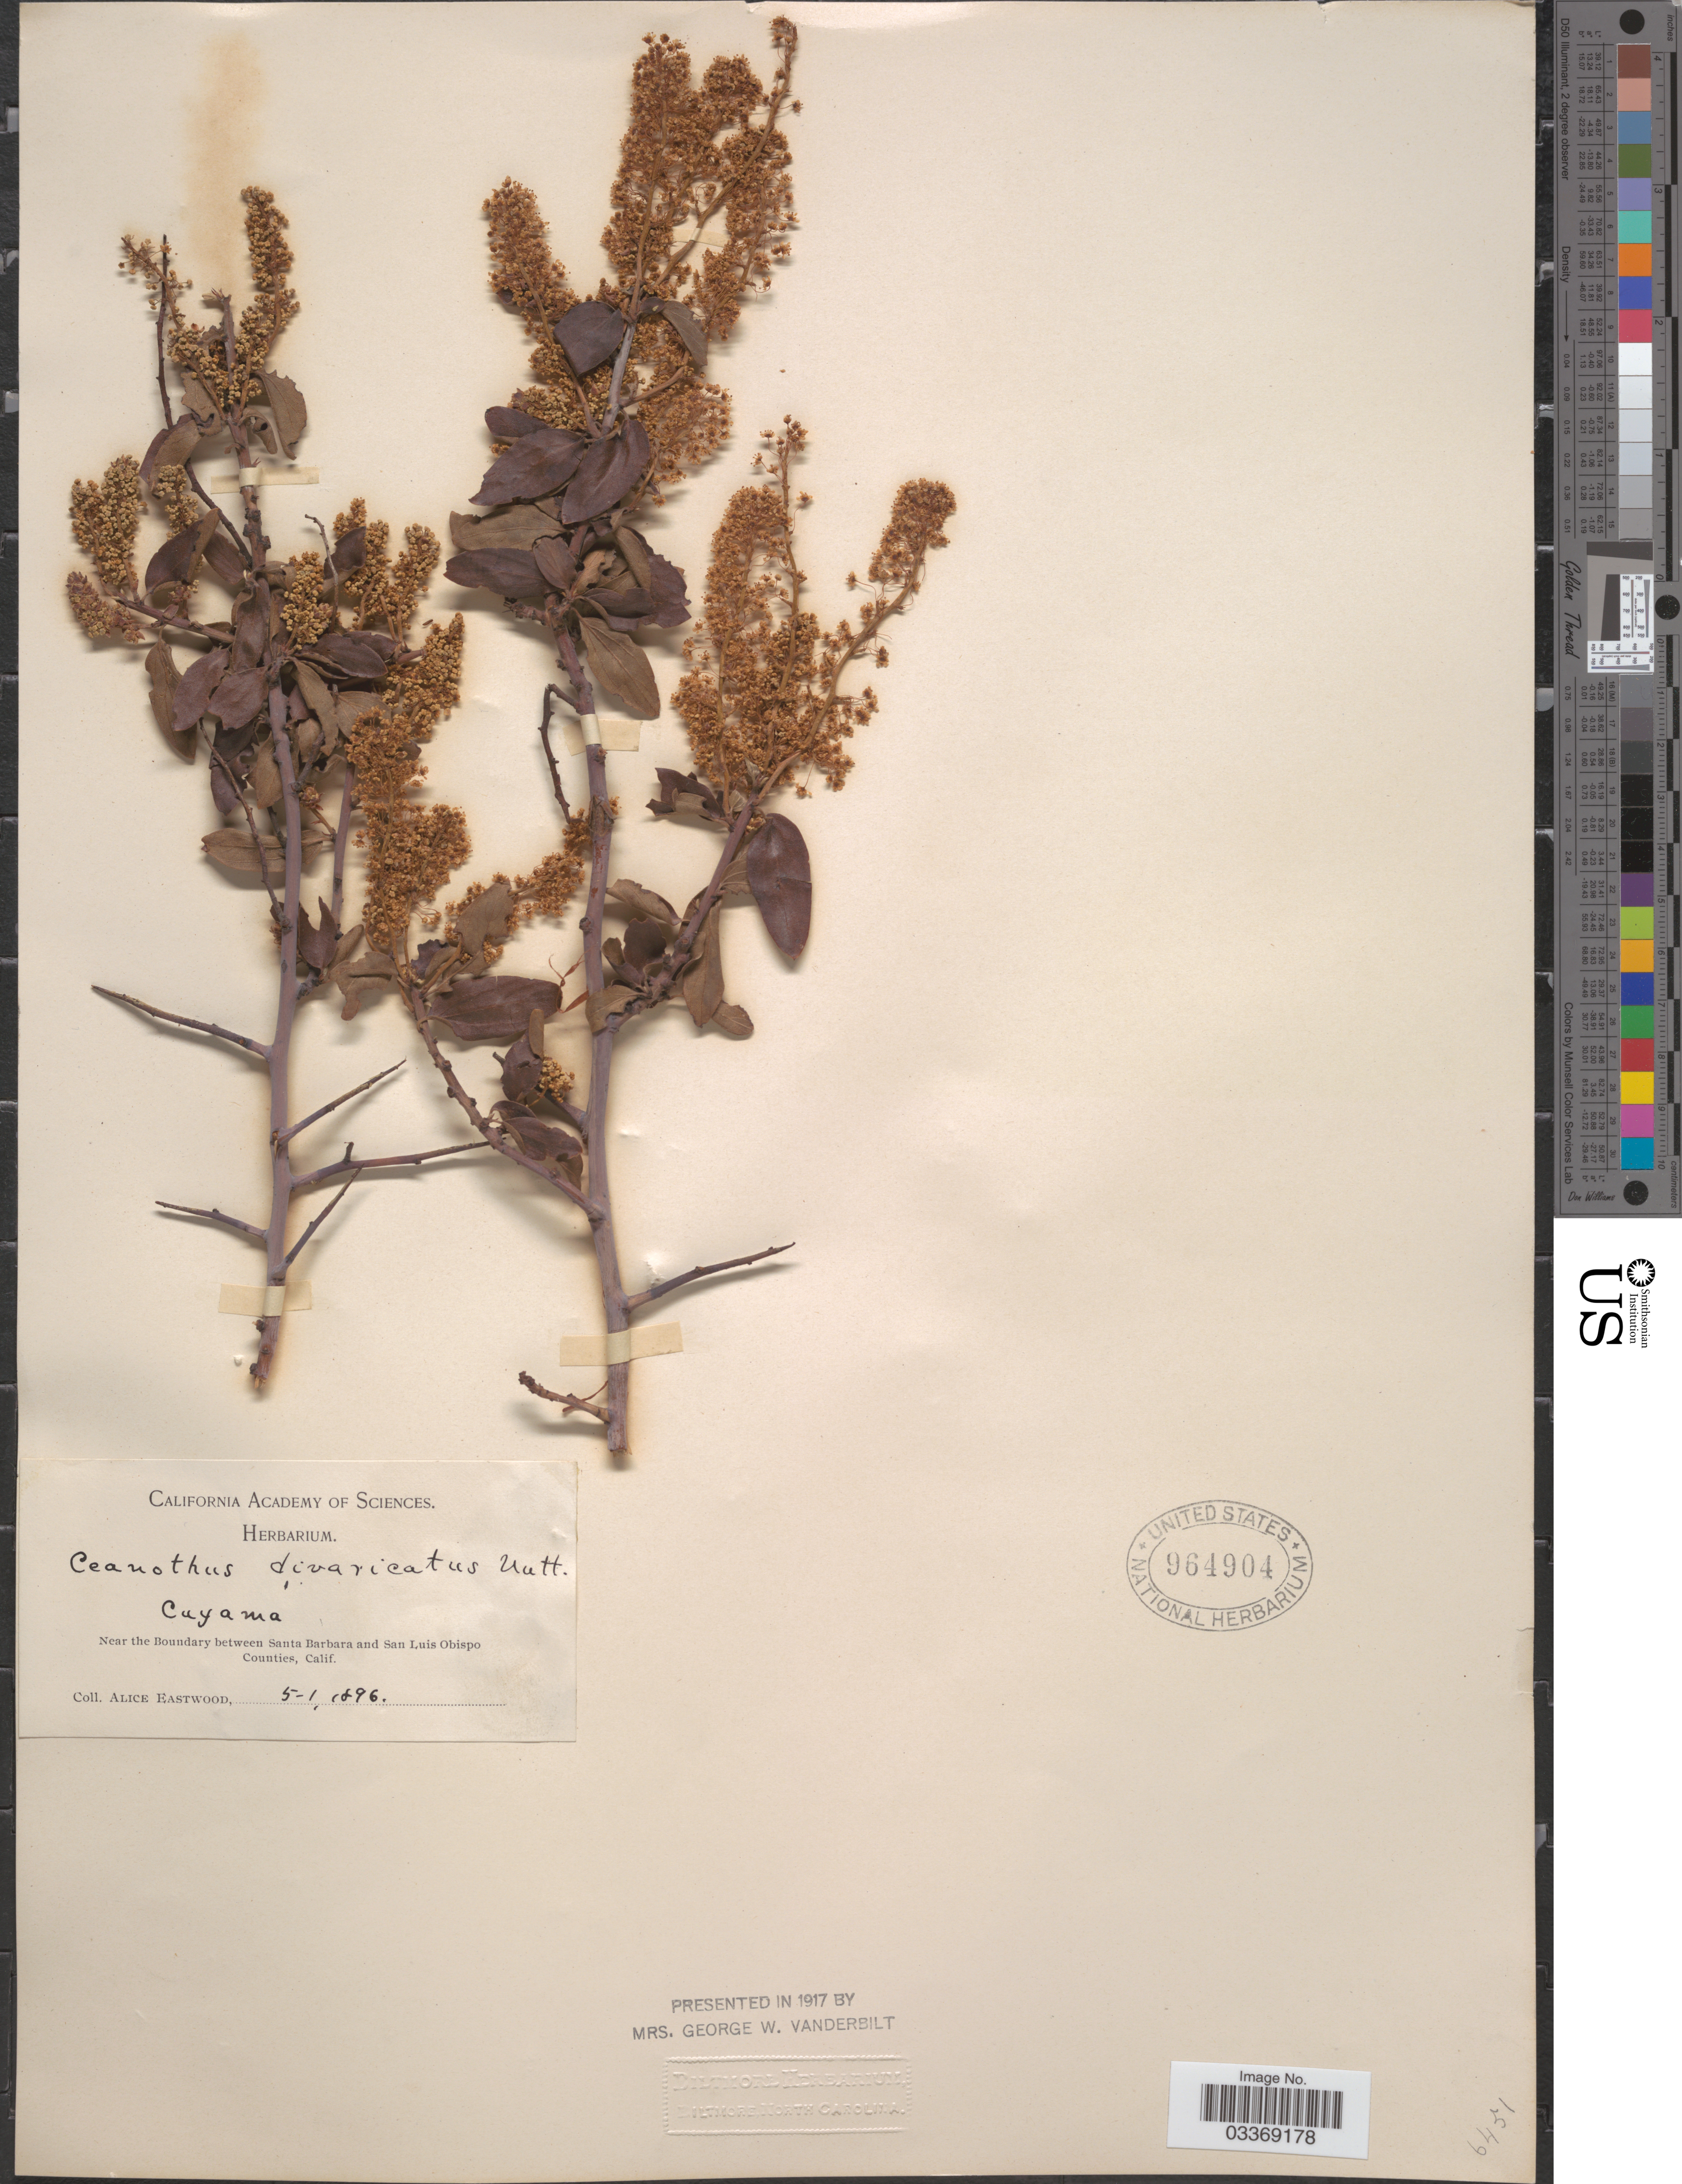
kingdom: Plantae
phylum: Tracheophyta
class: Magnoliopsida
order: Rosales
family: Rhamnaceae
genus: Ceanothus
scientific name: Ceanothus divaricatus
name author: Nutt. ex Torr. & S.F. Gray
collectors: A. Eastwood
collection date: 1896-01-05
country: United States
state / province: California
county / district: Santa Barbara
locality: Cuyama, Near the Boundary between Santa Barbara and San Luis Obispo Counties.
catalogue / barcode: US 964904